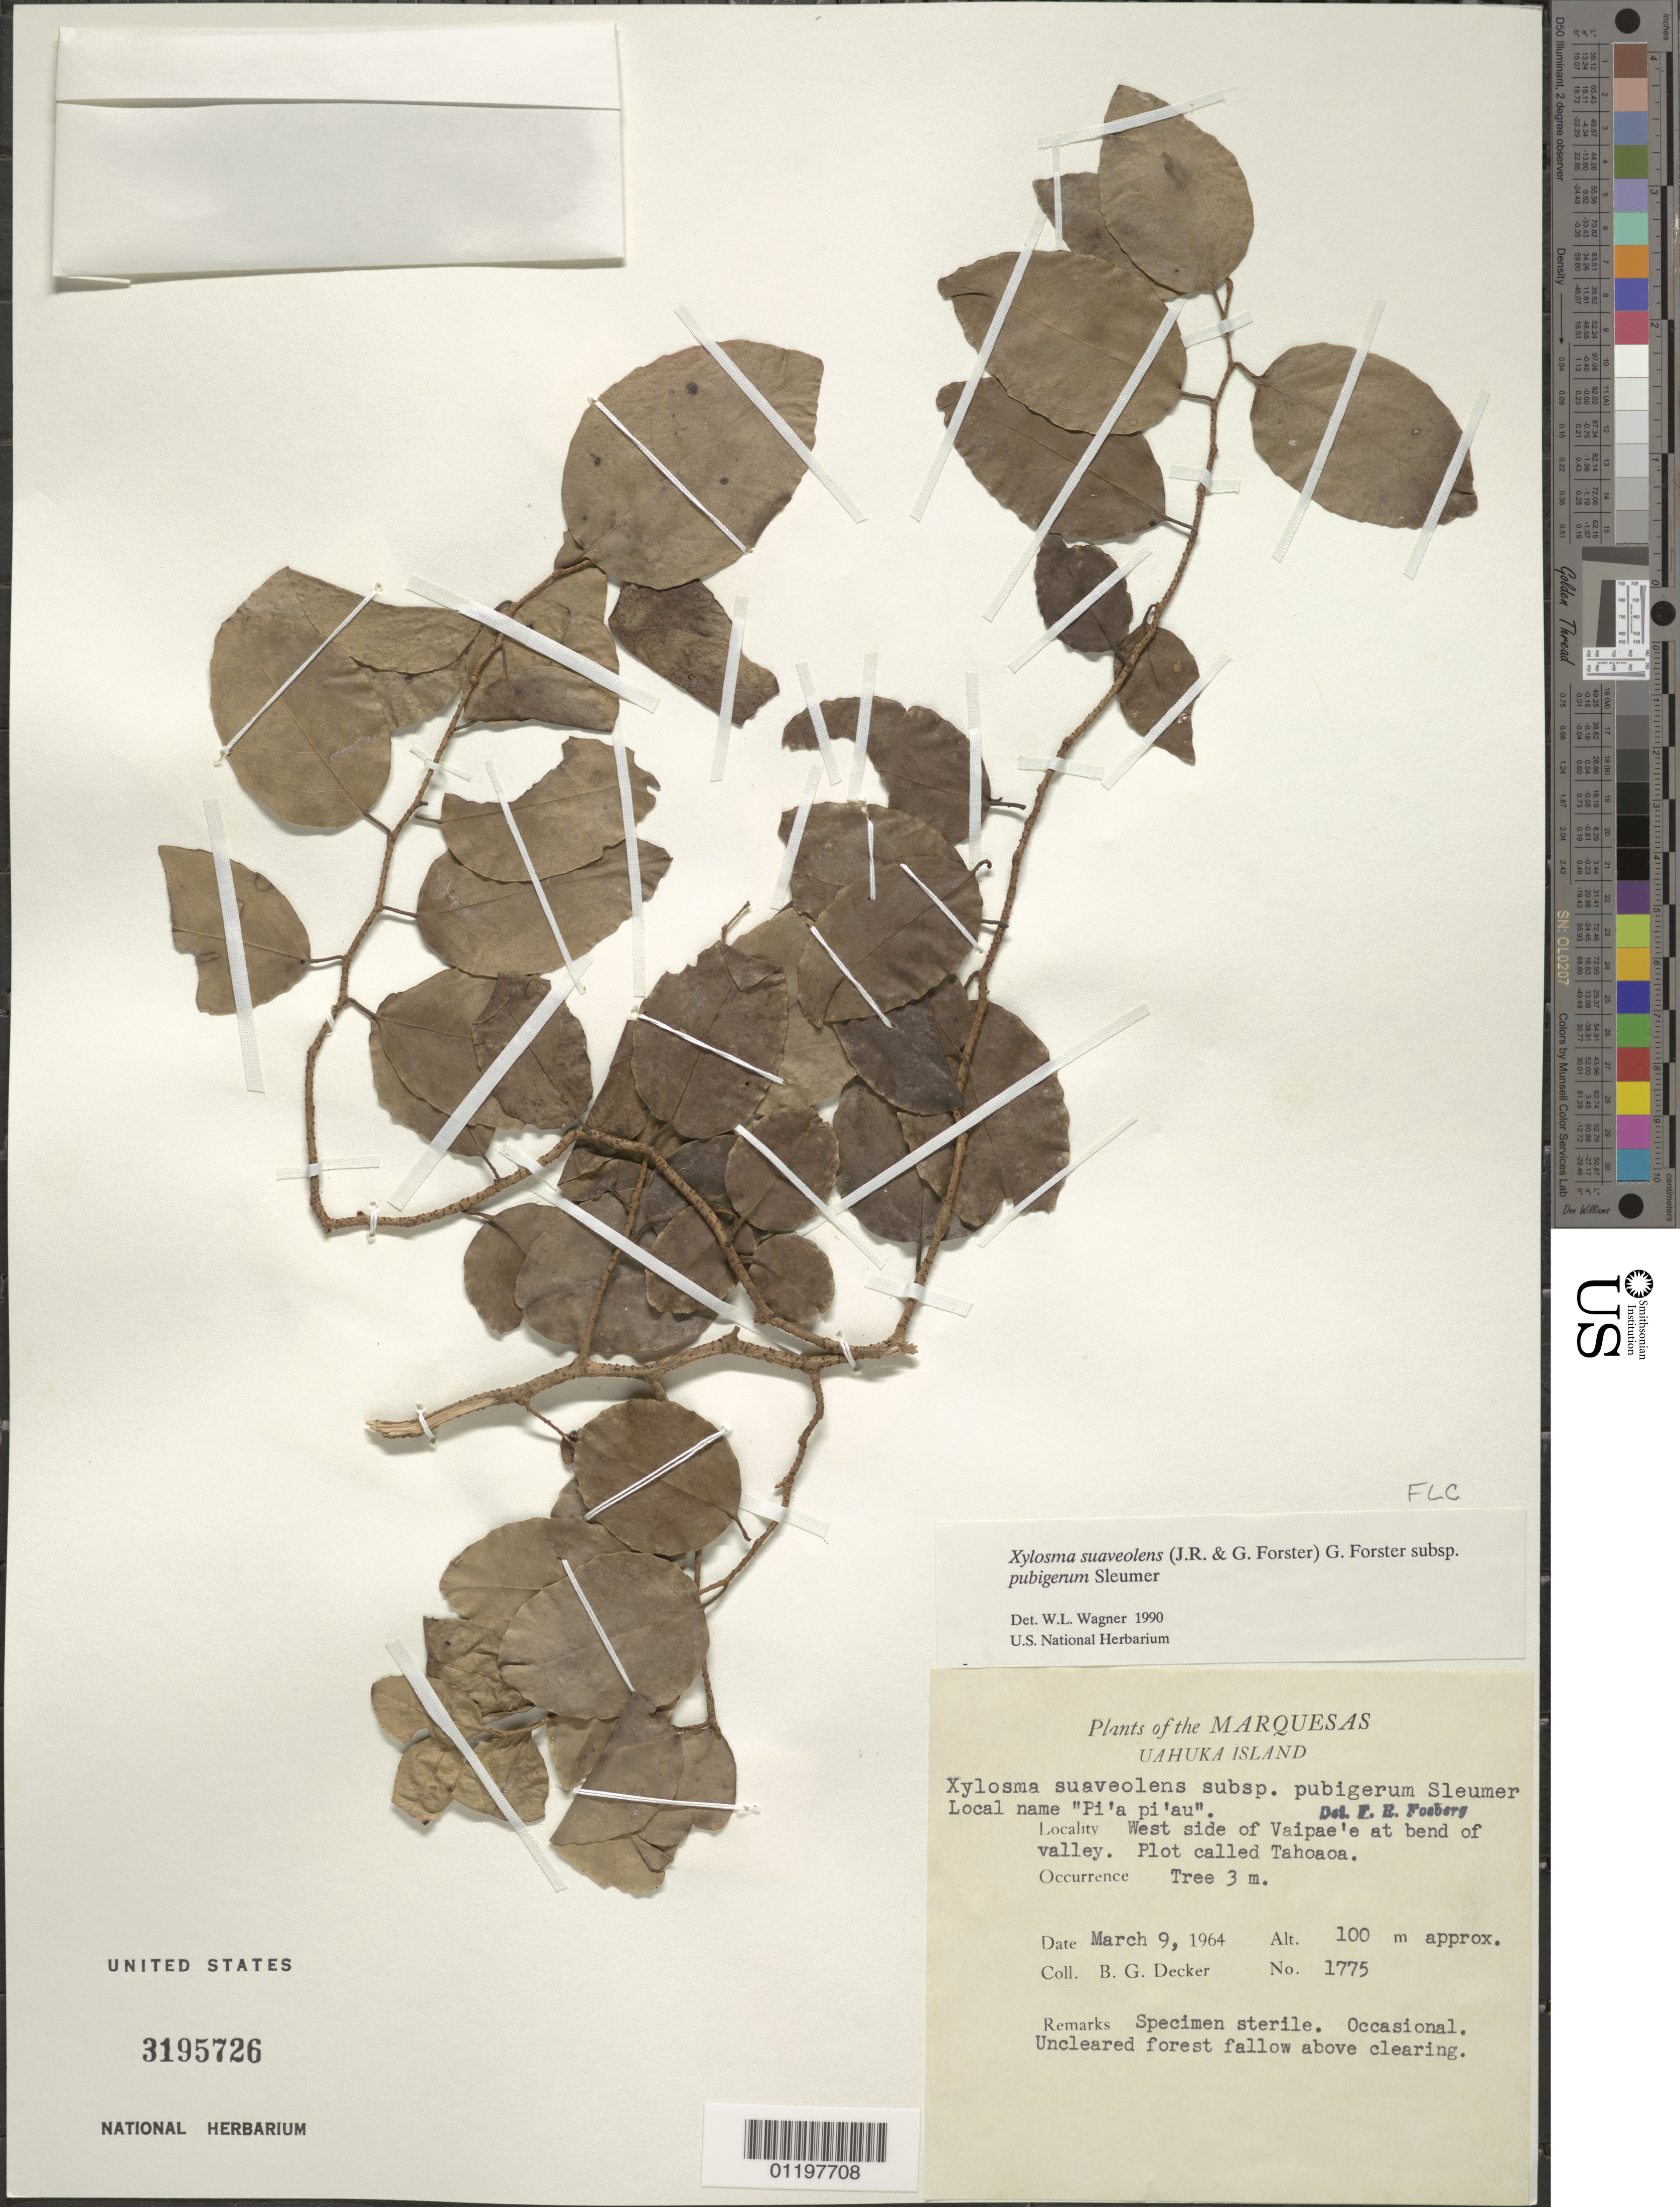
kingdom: Plantae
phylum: Tracheophyta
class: Magnoliopsida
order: Malpighiales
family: Salicaceae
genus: Xylosma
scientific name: Xylosma suaveolens subsp. pubigera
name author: Sleumer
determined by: Wagner, W. L., (BOT), Smithsonian Institution - National Museum of Natural History (UNITED STATES)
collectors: B. G. Decker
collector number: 1775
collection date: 1964-03-09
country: French Polynesia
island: Ua Huka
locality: W side of Vaipae'e at bend in valley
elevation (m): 100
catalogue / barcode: US 3195726